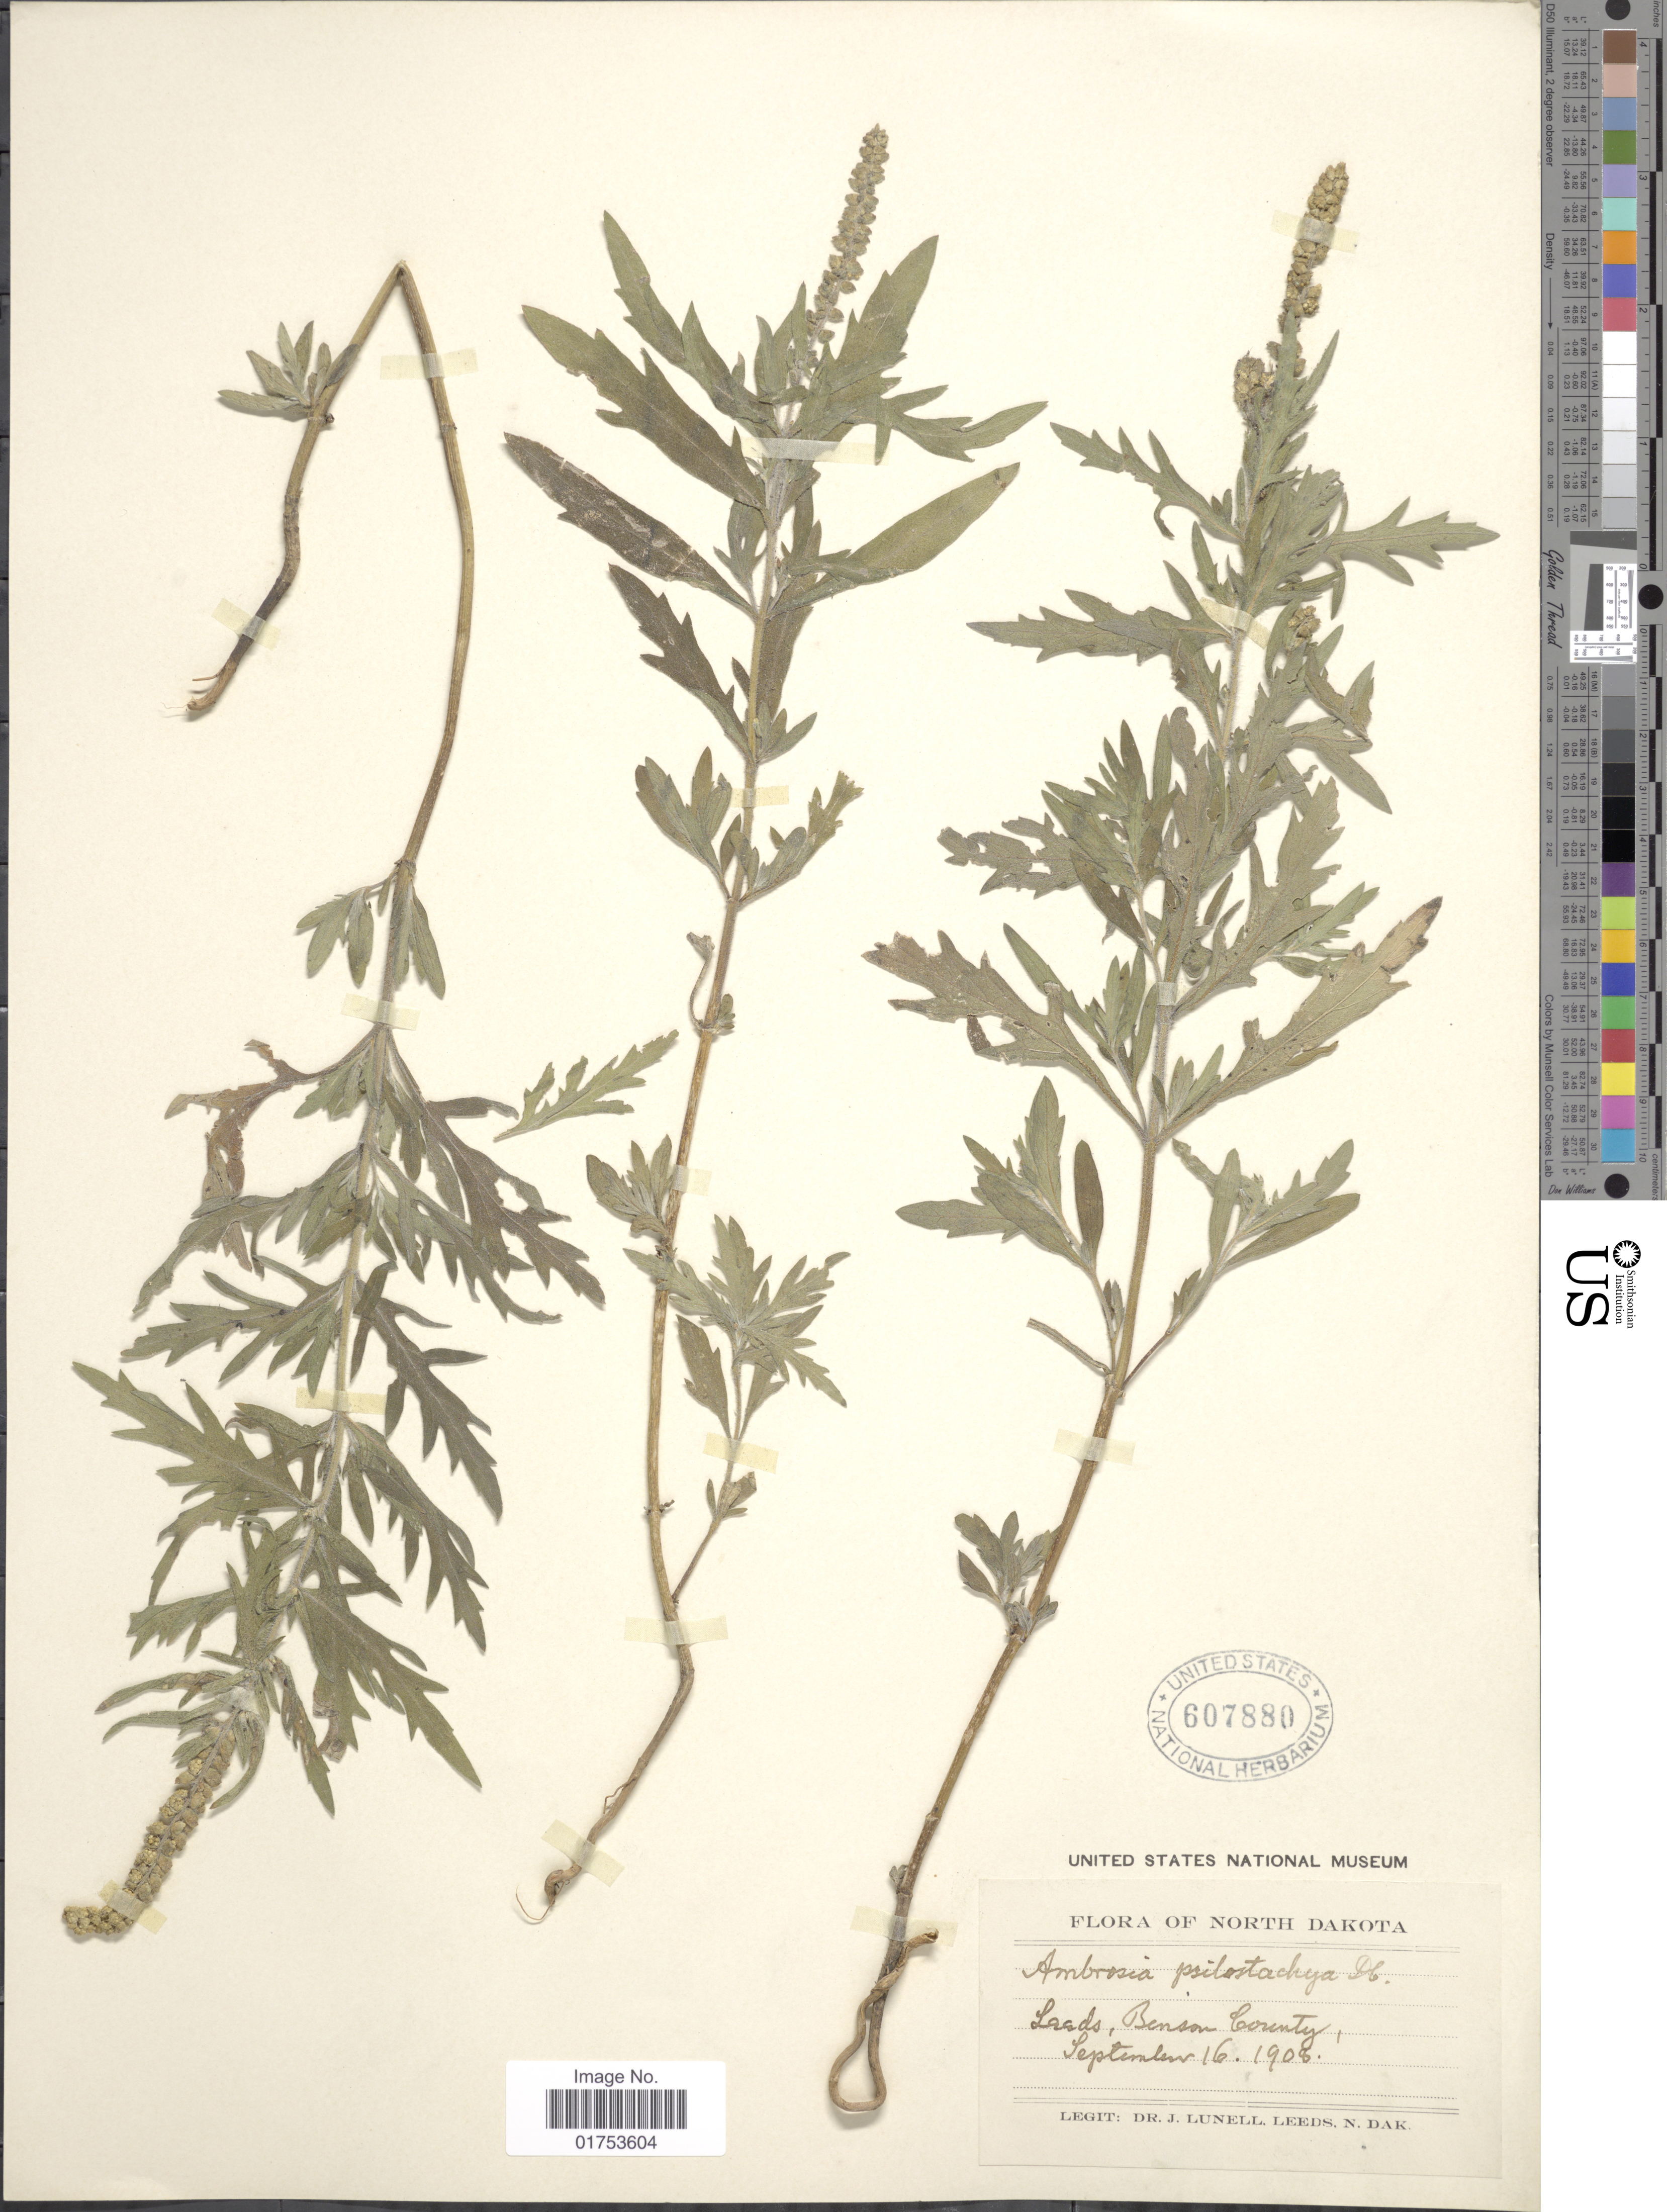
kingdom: Plantae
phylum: Tracheophyta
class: Magnoliopsida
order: Asterales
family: Asteraceae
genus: Ambrosia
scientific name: Ambrosia psilostachya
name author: DC.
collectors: J. Lunell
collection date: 1908-09-16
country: United States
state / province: North Dakota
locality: Leeds, Benson County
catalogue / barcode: US 607880